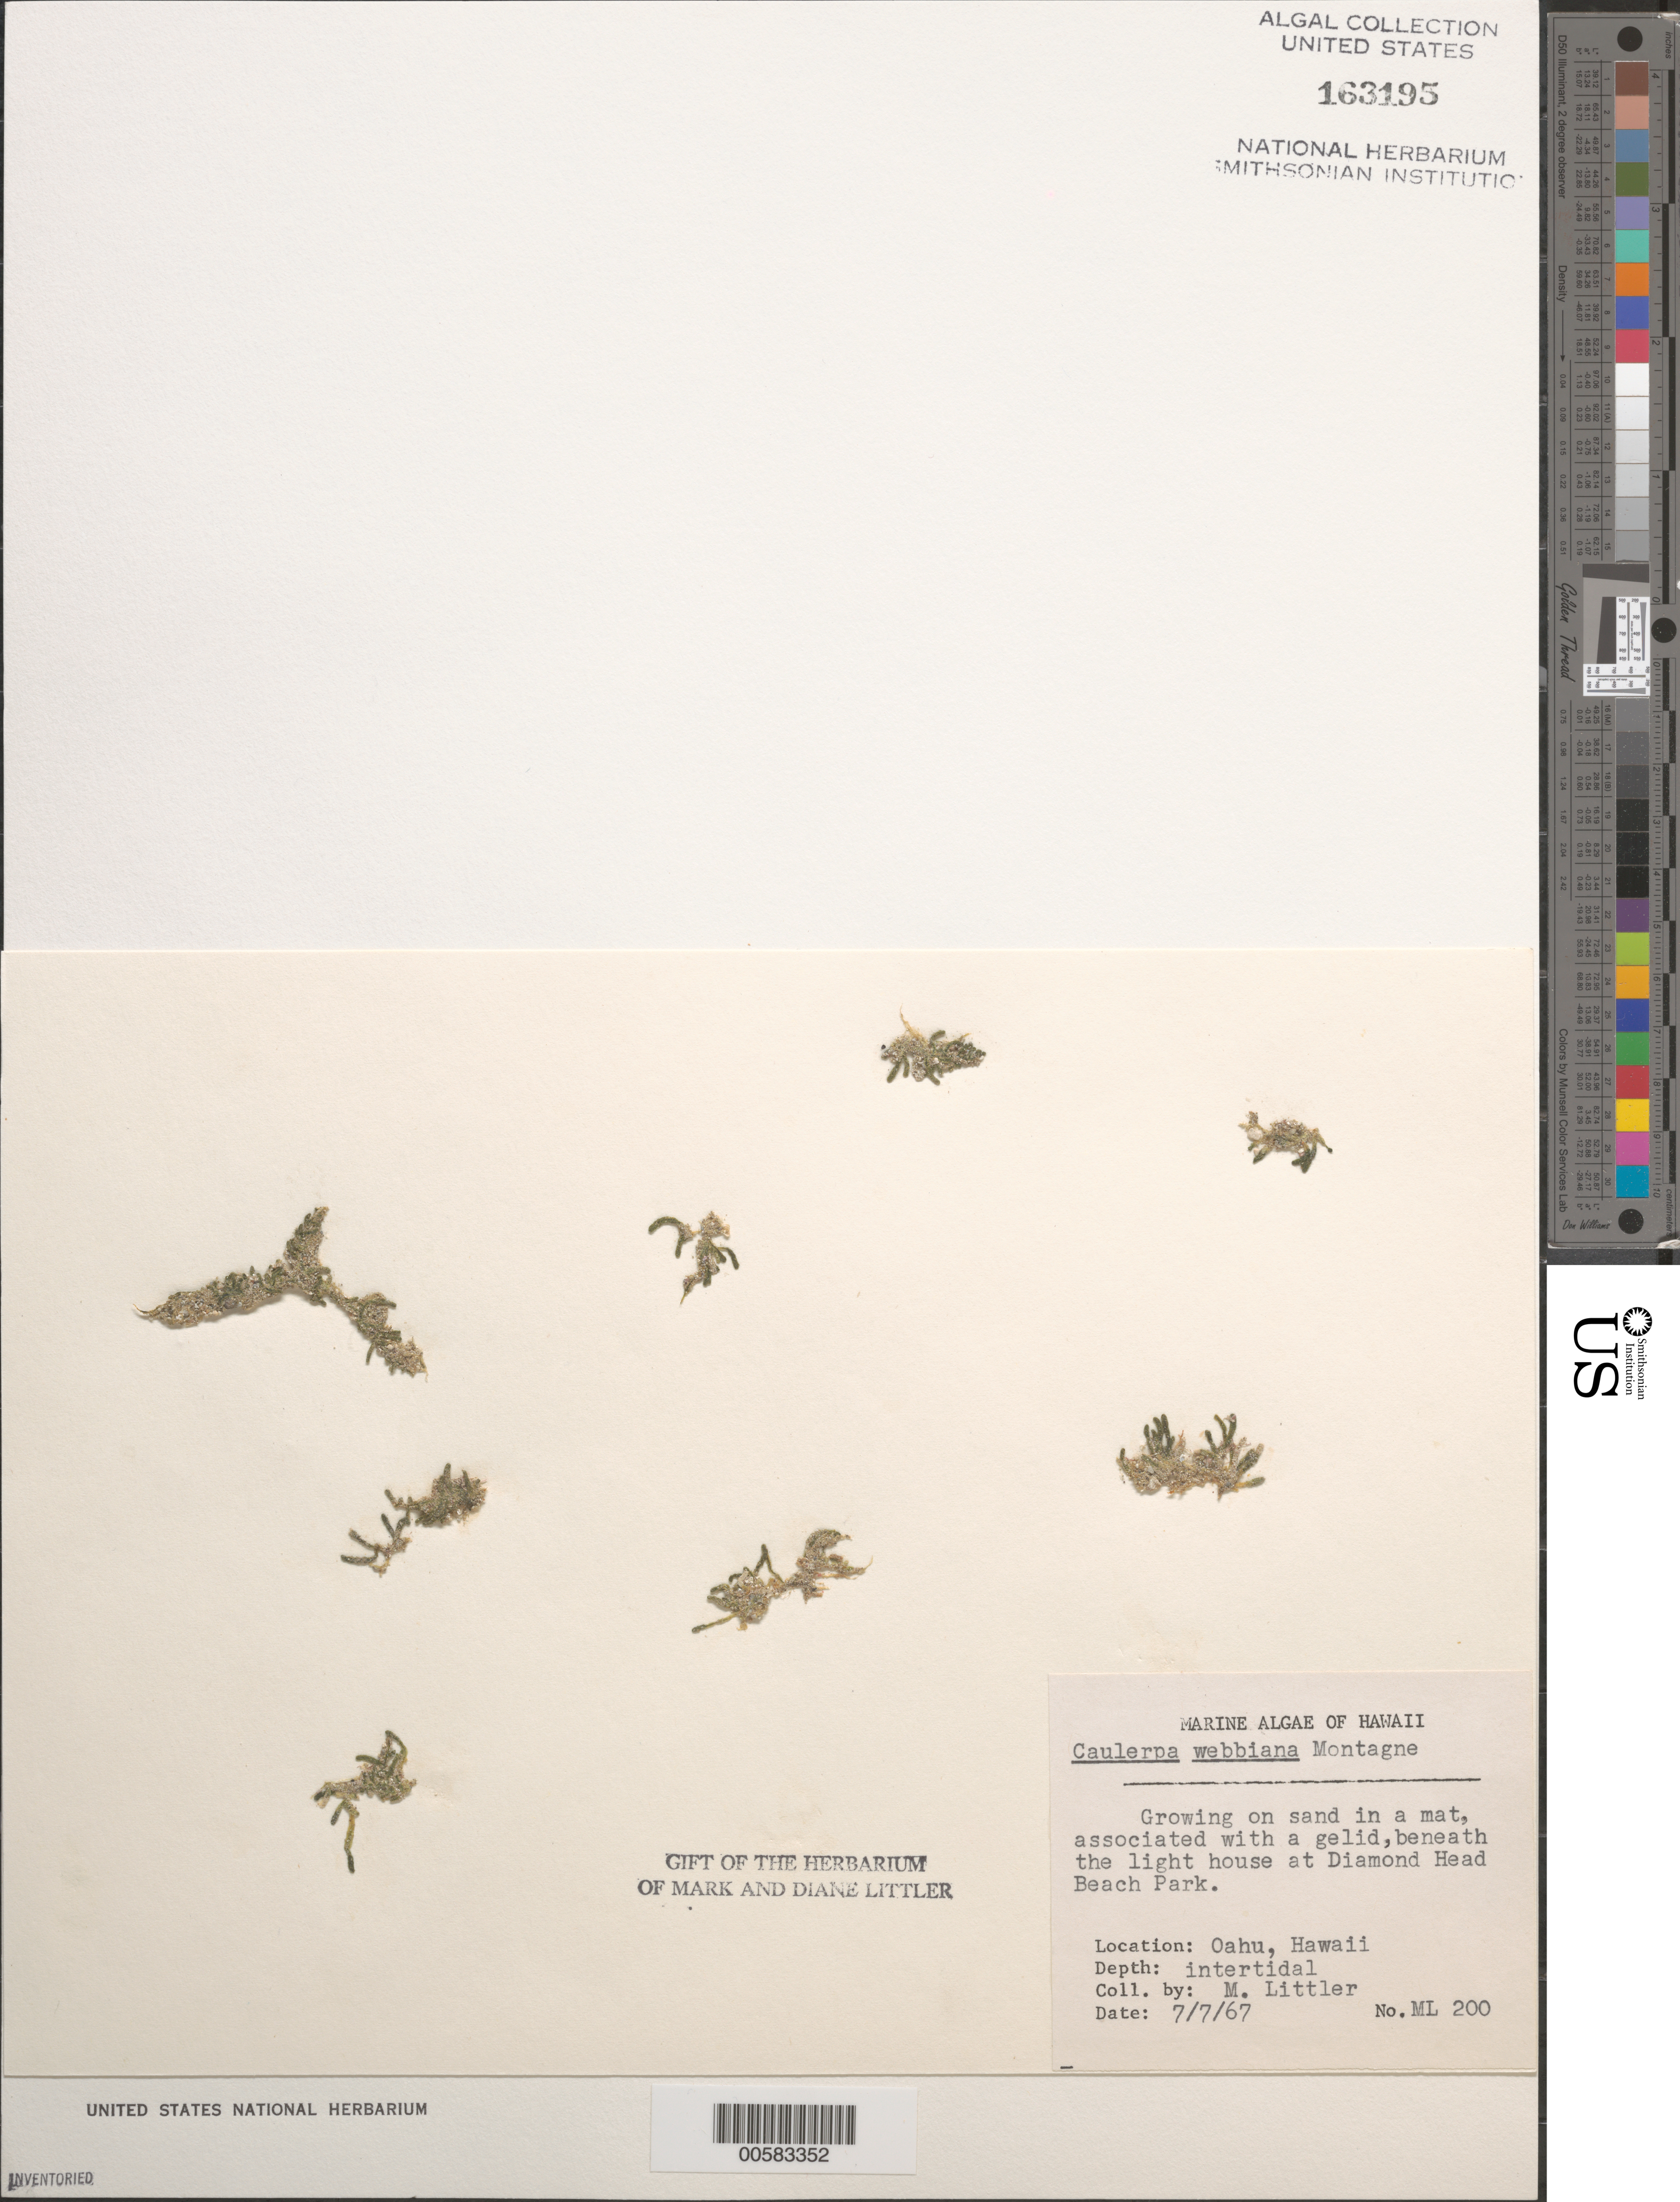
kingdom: Plantae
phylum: Chlorophyta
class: Ulvophyceae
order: Bryopsidales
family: Caulerpaceae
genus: Caulerpa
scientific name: Caulerpa webbiana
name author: Mont.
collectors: M. M. Littler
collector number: ML 200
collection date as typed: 07 Jul 1967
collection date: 1967-07-07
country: United States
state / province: Hawaii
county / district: Honolulu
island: Oahu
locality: Diamond Head Beach Park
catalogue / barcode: US 163195